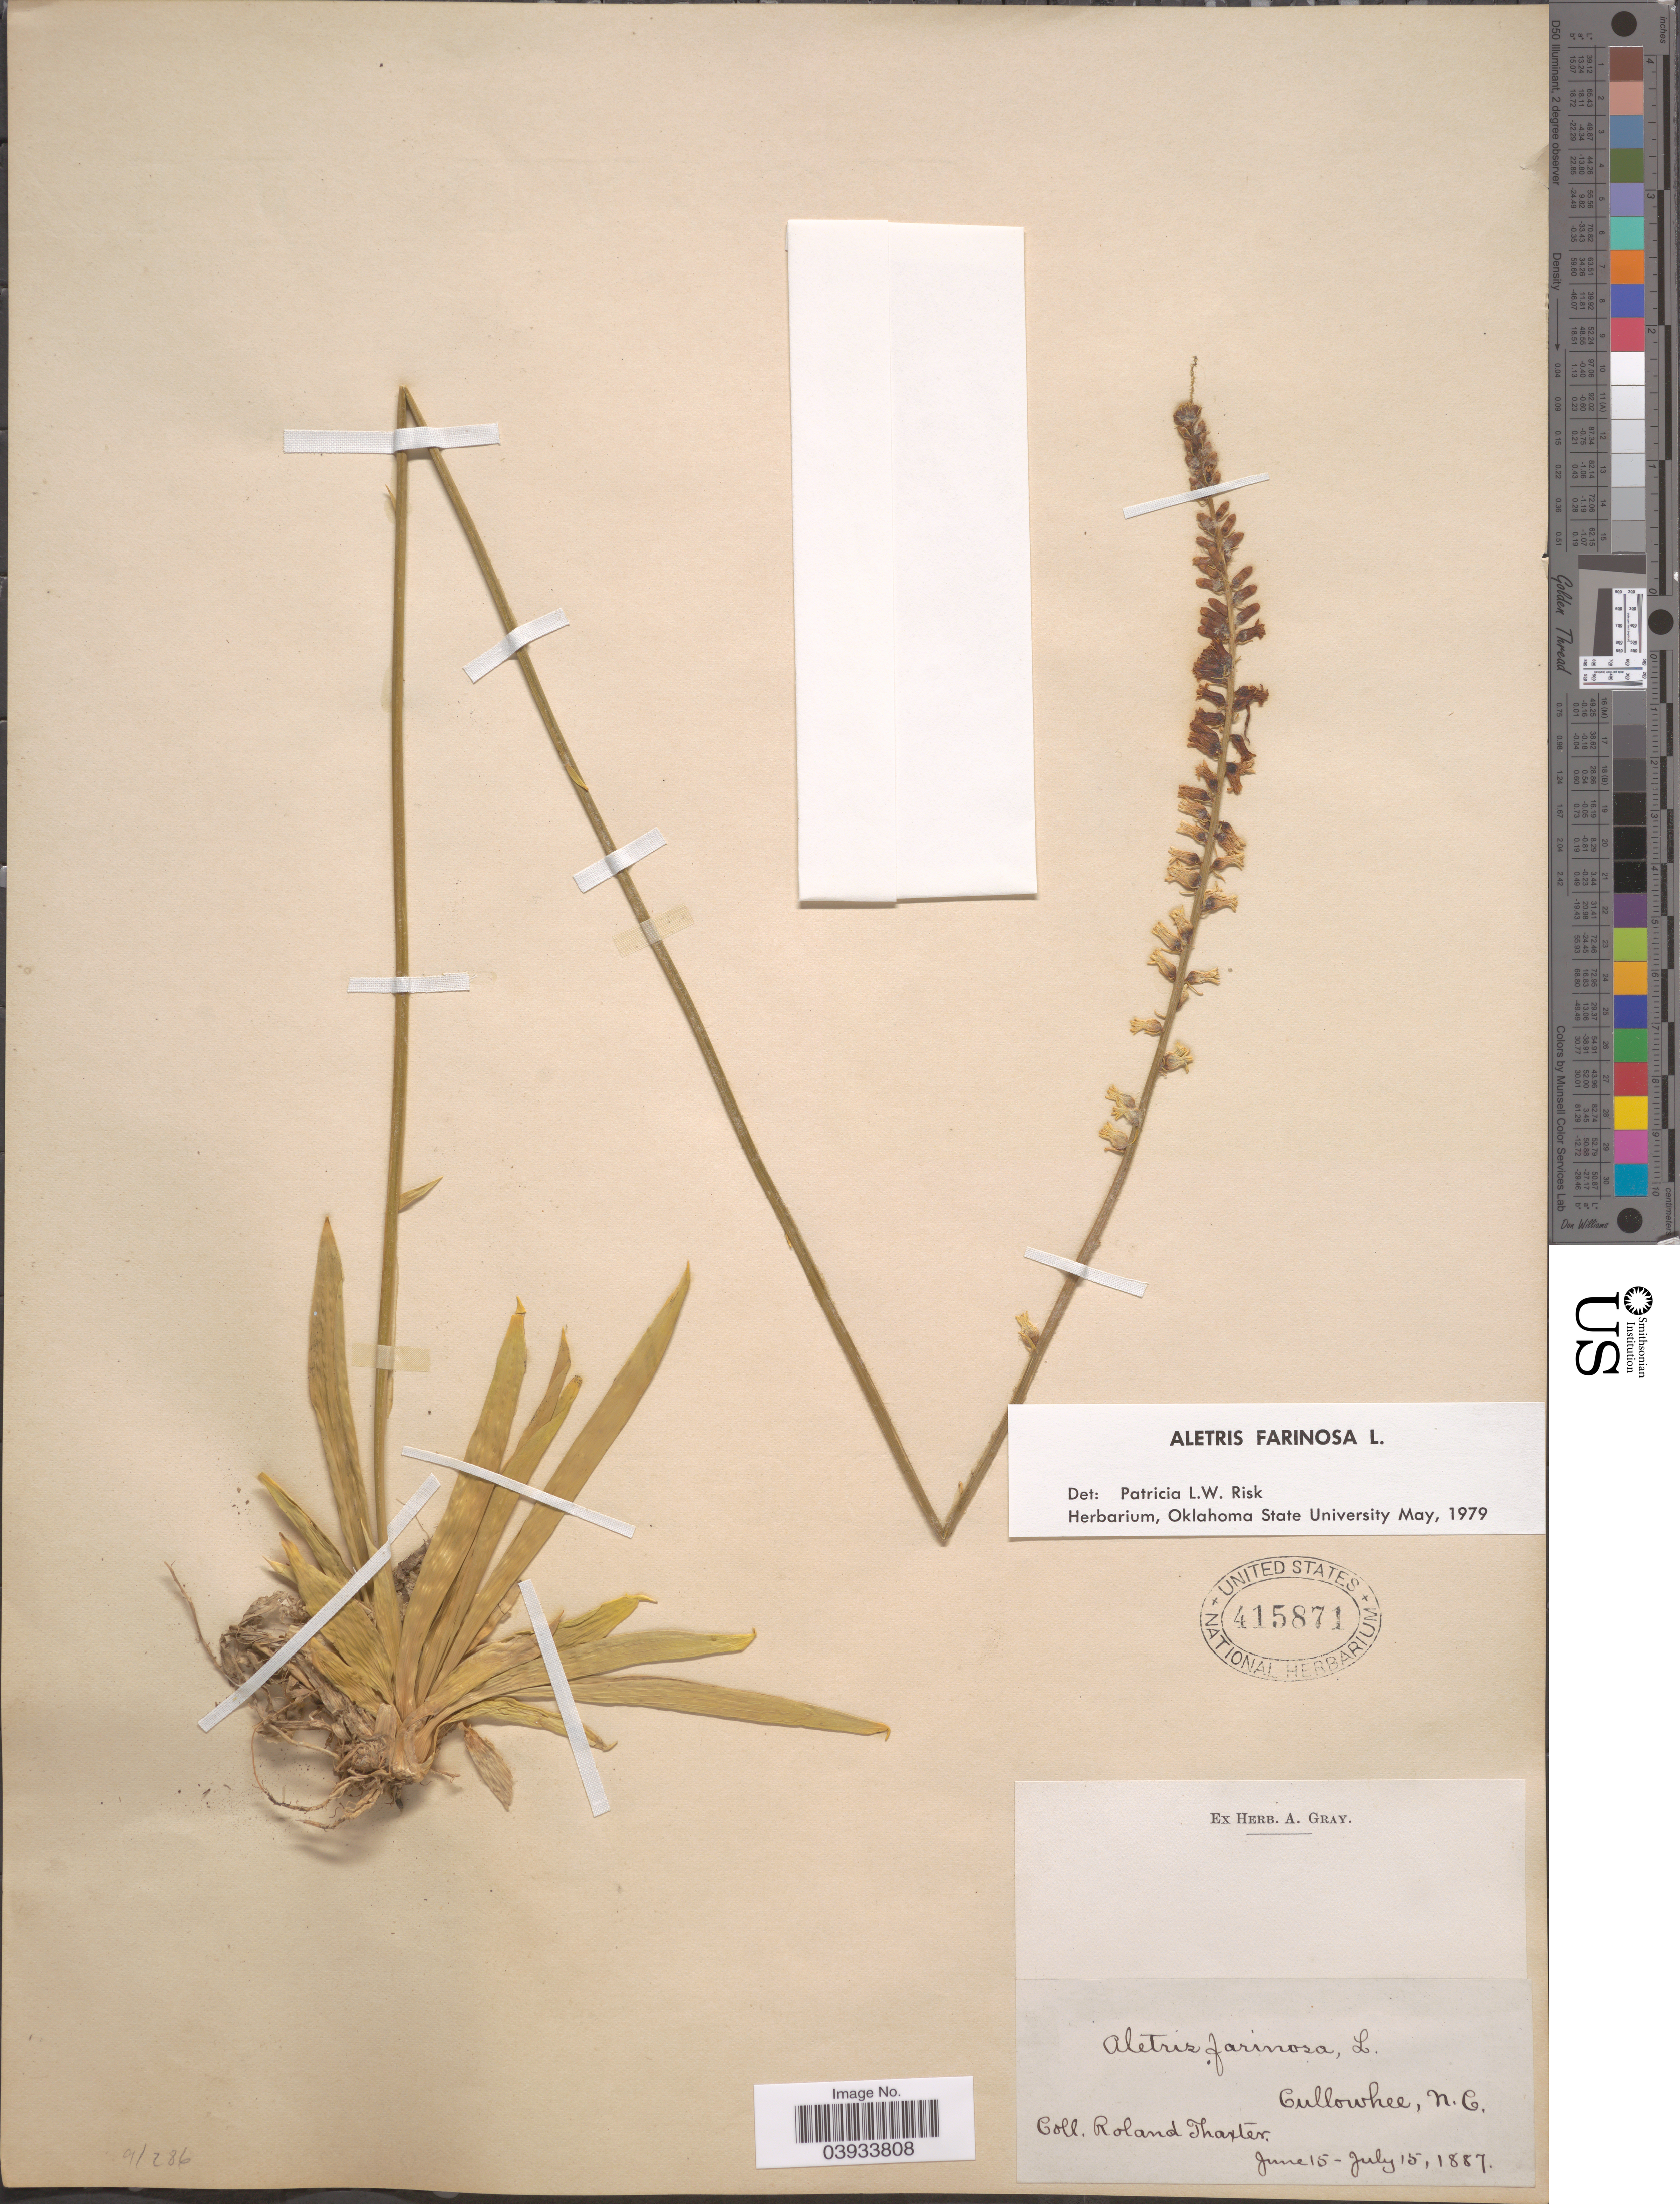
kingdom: Plantae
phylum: Tracheophyta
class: Liliopsida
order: Dioscoreales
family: Nartheciaceae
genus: Aletris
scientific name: Aletris farinosa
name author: L.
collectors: R. Thaxter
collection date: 1887-06-15/1887-07-15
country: United States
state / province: North Carolina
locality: Cullowhee.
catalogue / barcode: US 415871